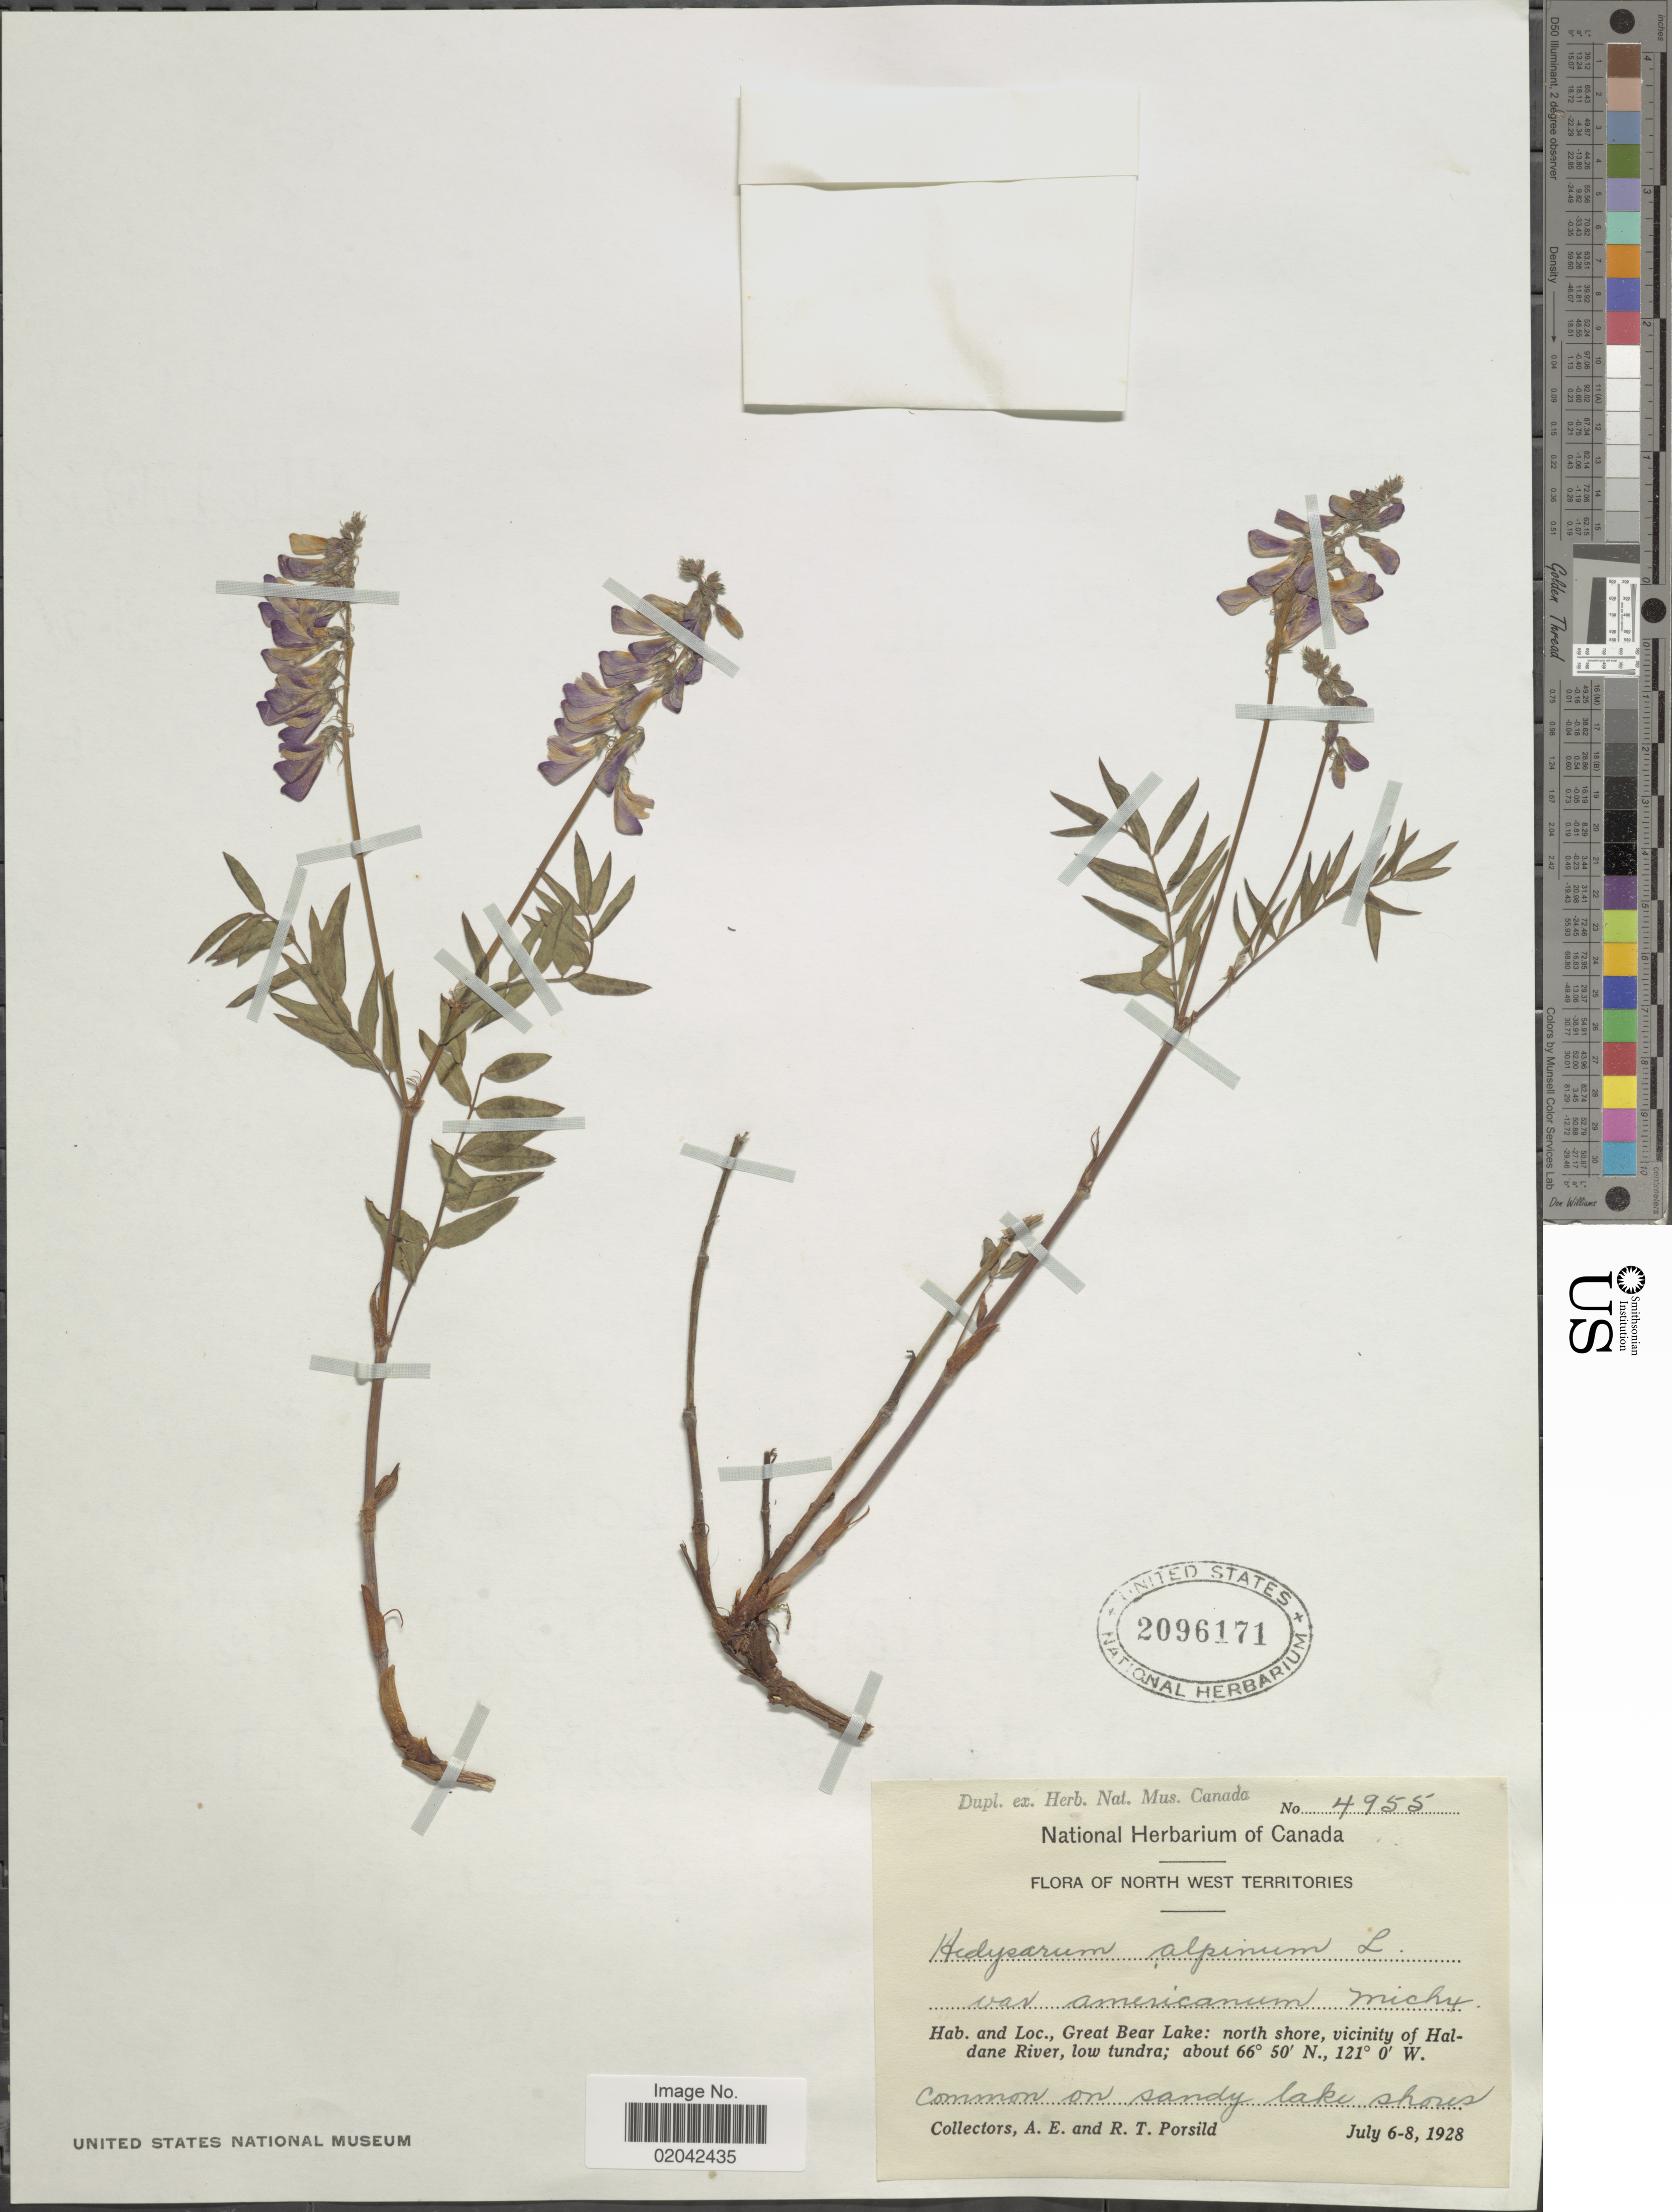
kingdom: Plantae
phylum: Tracheophyta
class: Magnoliopsida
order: Fabales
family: Fabaceae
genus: Hedysarum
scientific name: Hedysarum alpinum var. americanum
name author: Michx. ex Pursh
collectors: R. T. Porsild & A. E. Porsild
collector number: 4955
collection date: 1928-07-06/1928-07-08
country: Canada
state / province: Northwest Territories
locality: Great Bear Lake, north shore, vicinity of Haldane River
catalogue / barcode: US 2096171